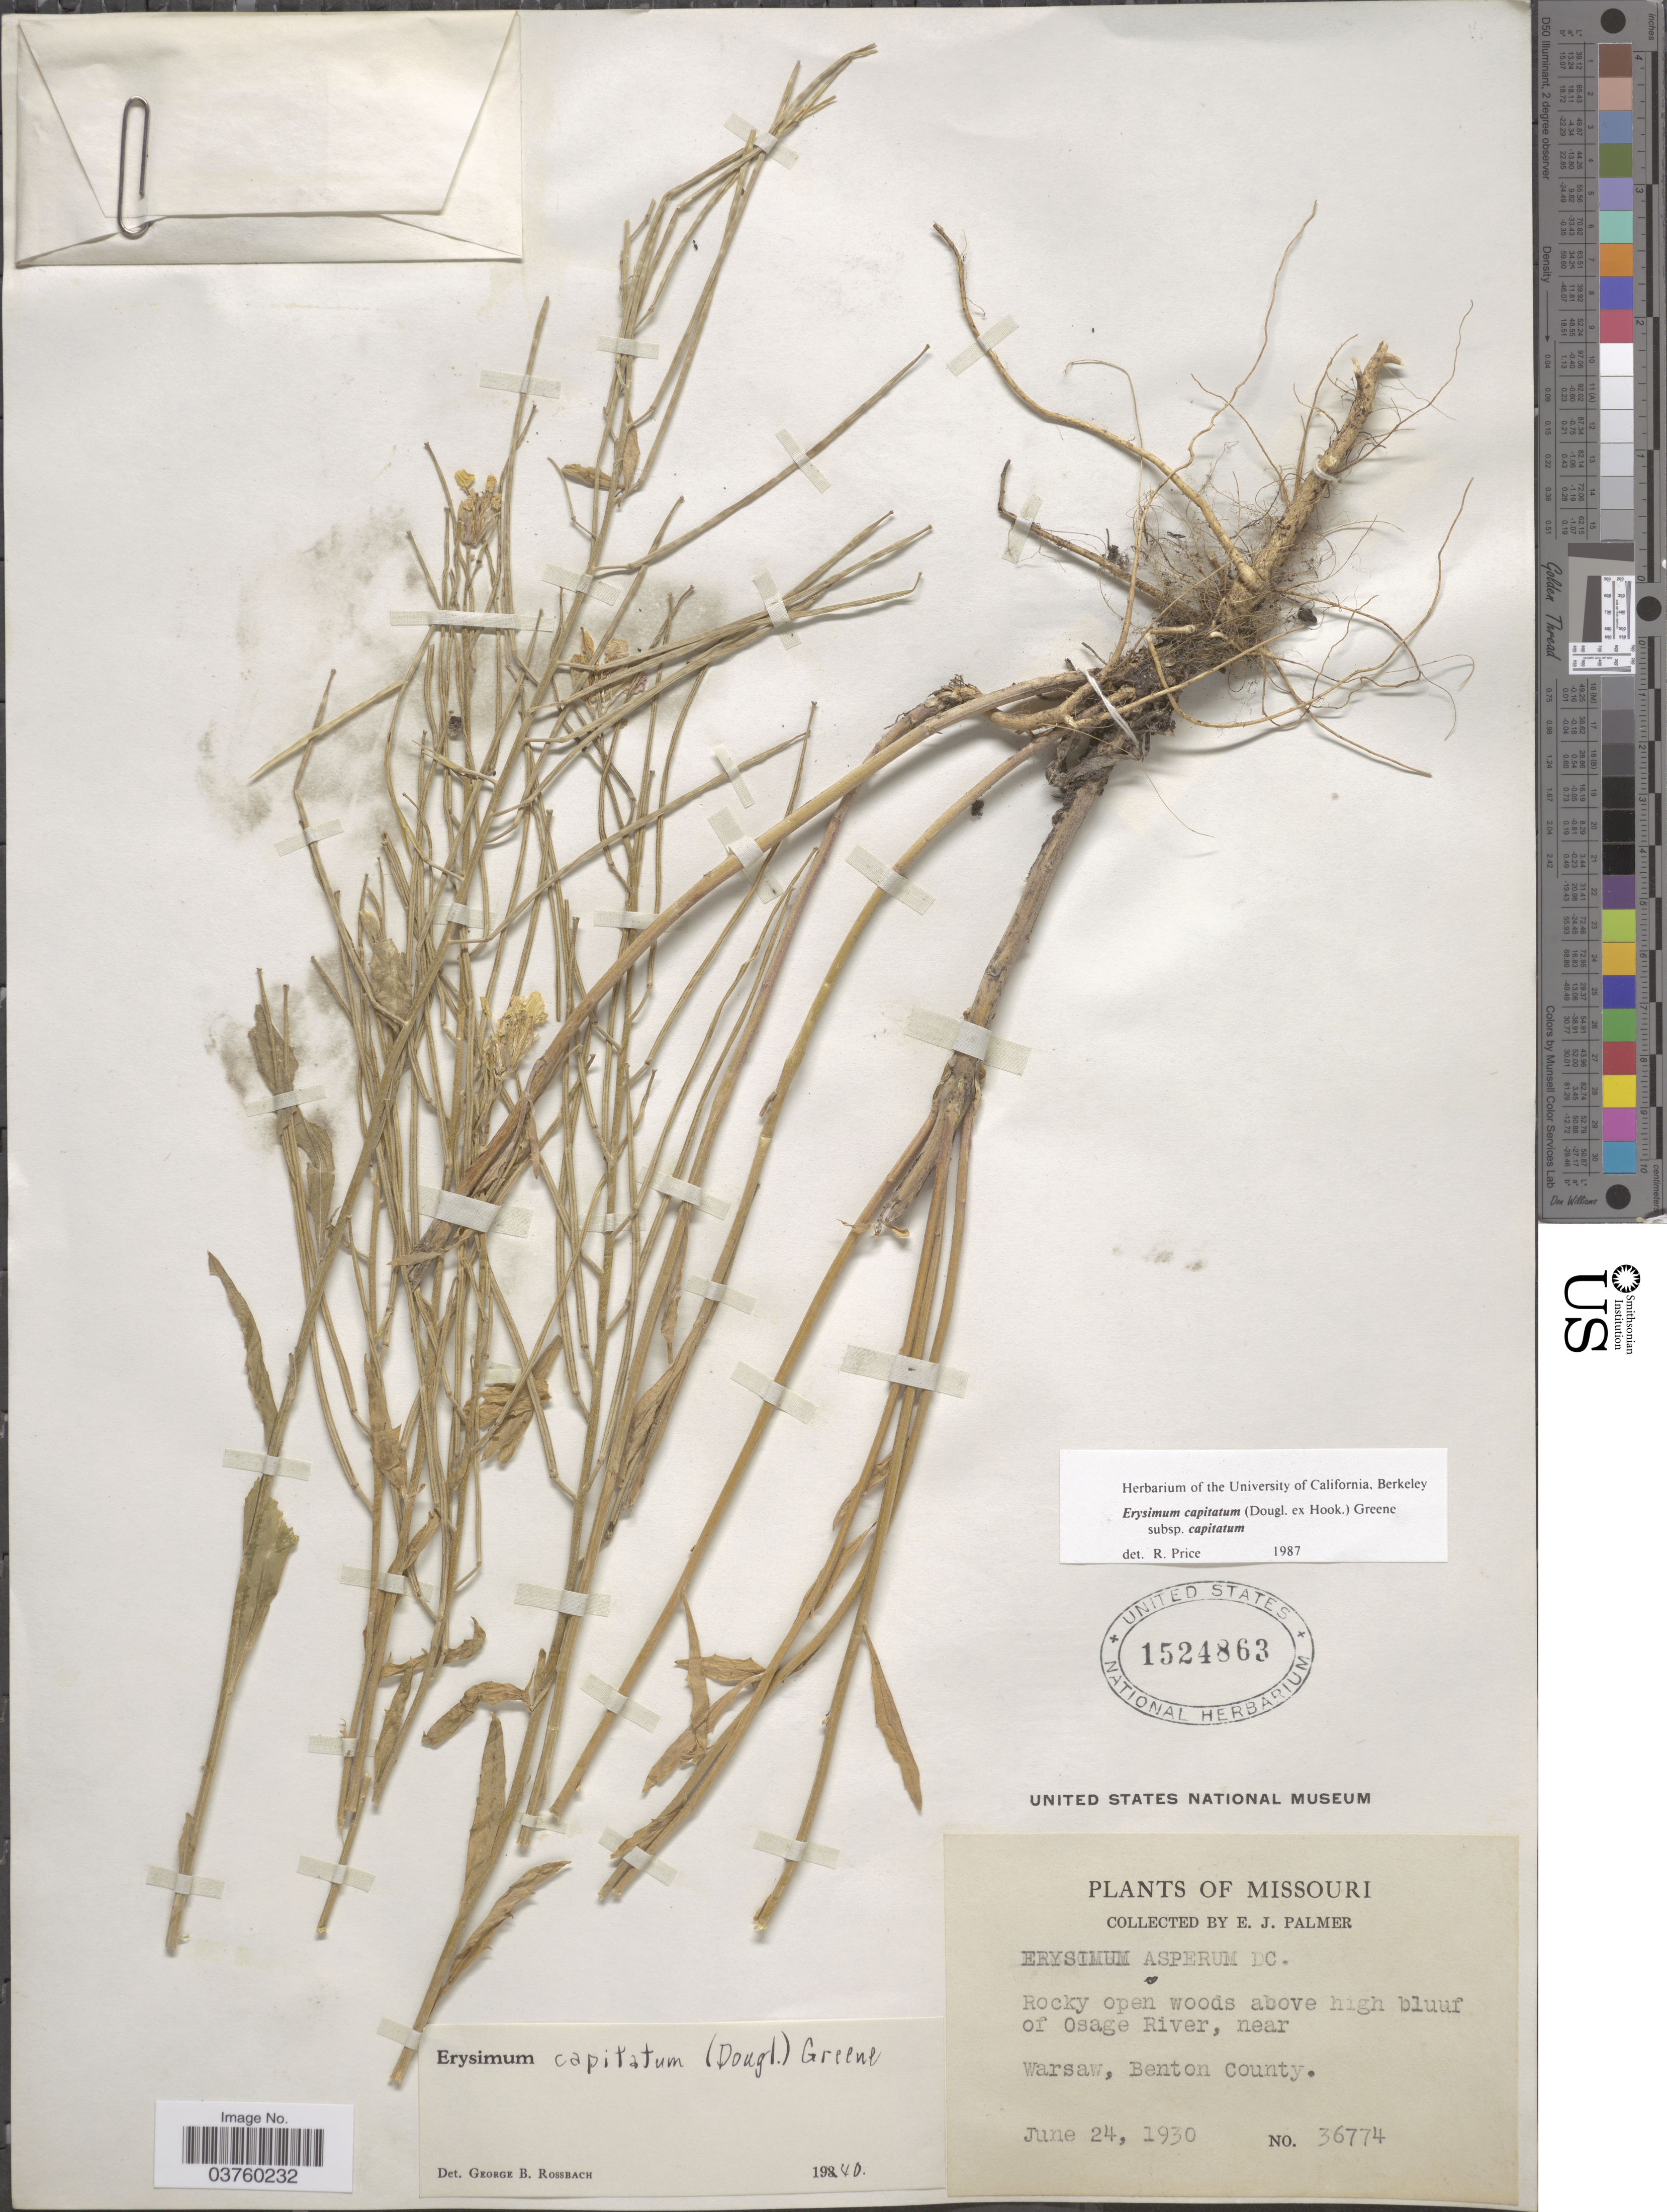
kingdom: Plantae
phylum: Tracheophyta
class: Magnoliopsida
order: Brassicales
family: Brassicaceae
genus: Erysimum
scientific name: Erysimum capitatum subsp. capitatum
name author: (Douglas ex Hook.) Greene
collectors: E. J. Palmer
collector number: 36774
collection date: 1930-06-24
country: United States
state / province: Missouri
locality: Rocky open woods above high bluff of Osage River, near Warsaw, Benton County.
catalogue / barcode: US 1524863